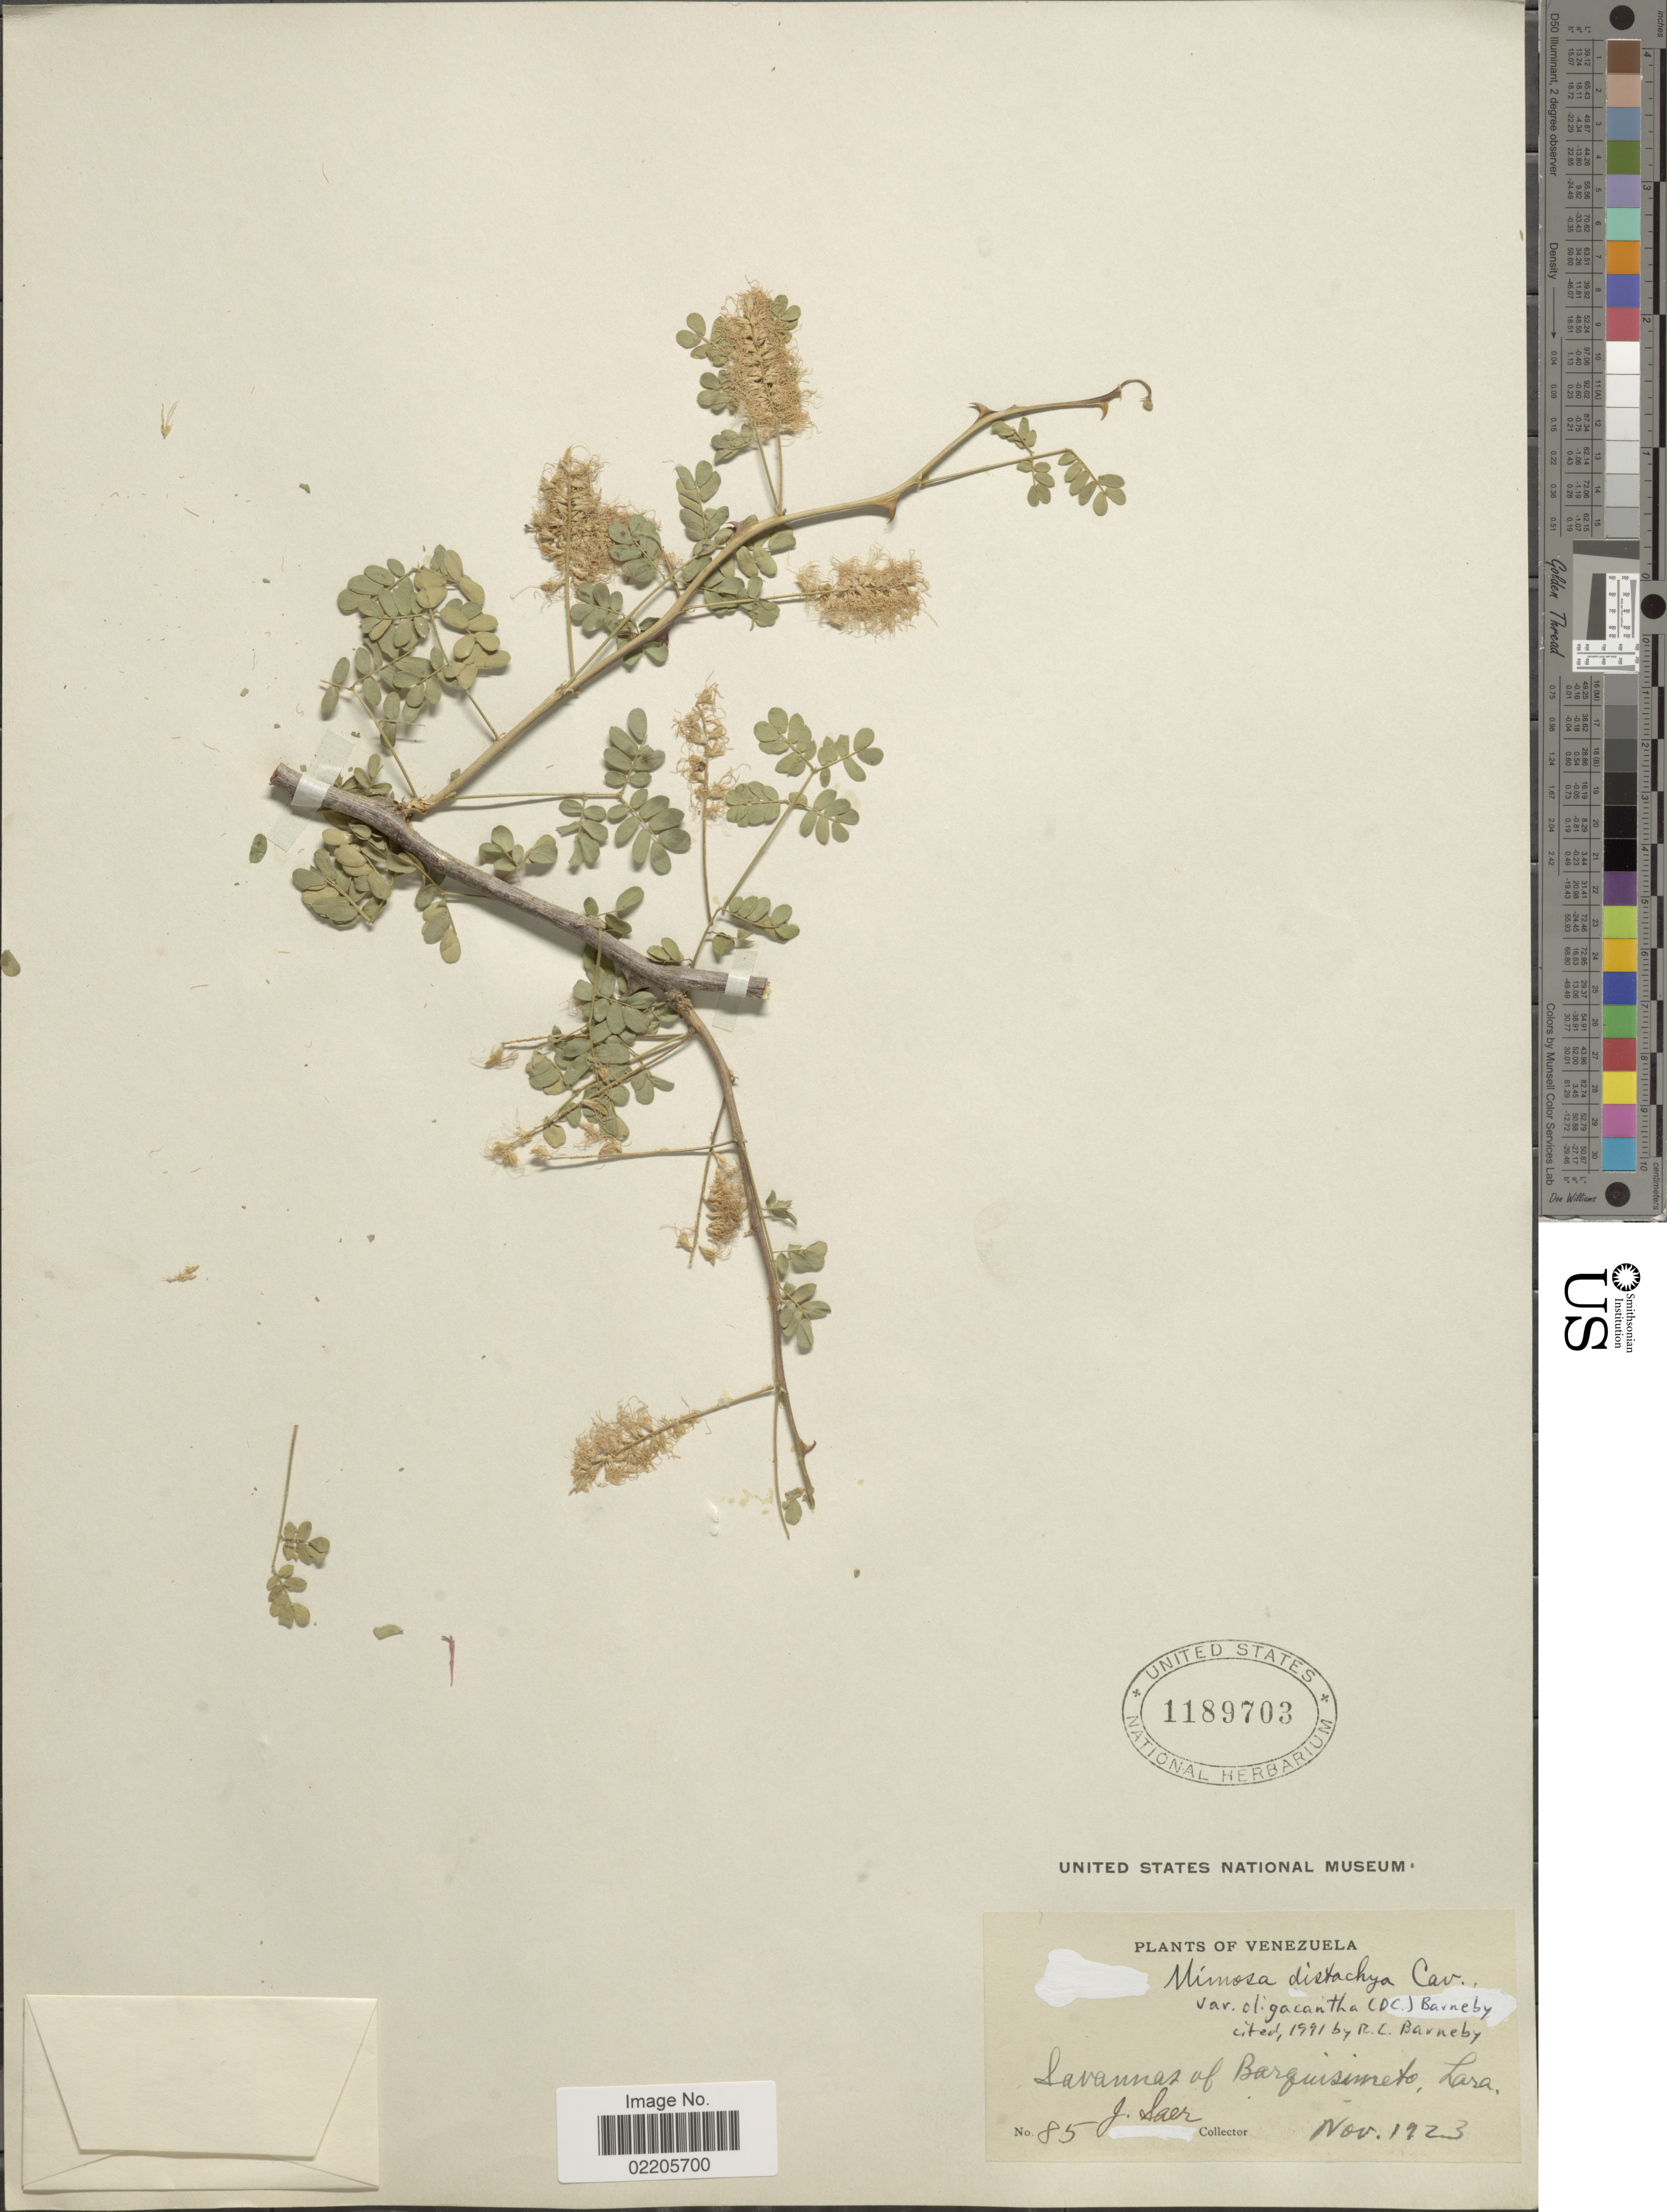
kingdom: Plantae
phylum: Tracheophyta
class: Magnoliopsida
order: Fabales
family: Fabaceae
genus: Mimosa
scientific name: Mimosa distachya var. oligacantha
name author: (DC.) Barneby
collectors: J. Saer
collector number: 85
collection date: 1923-11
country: Venezuela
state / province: Lara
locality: Savannas of Barquisimeto, Lara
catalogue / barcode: US 1189703